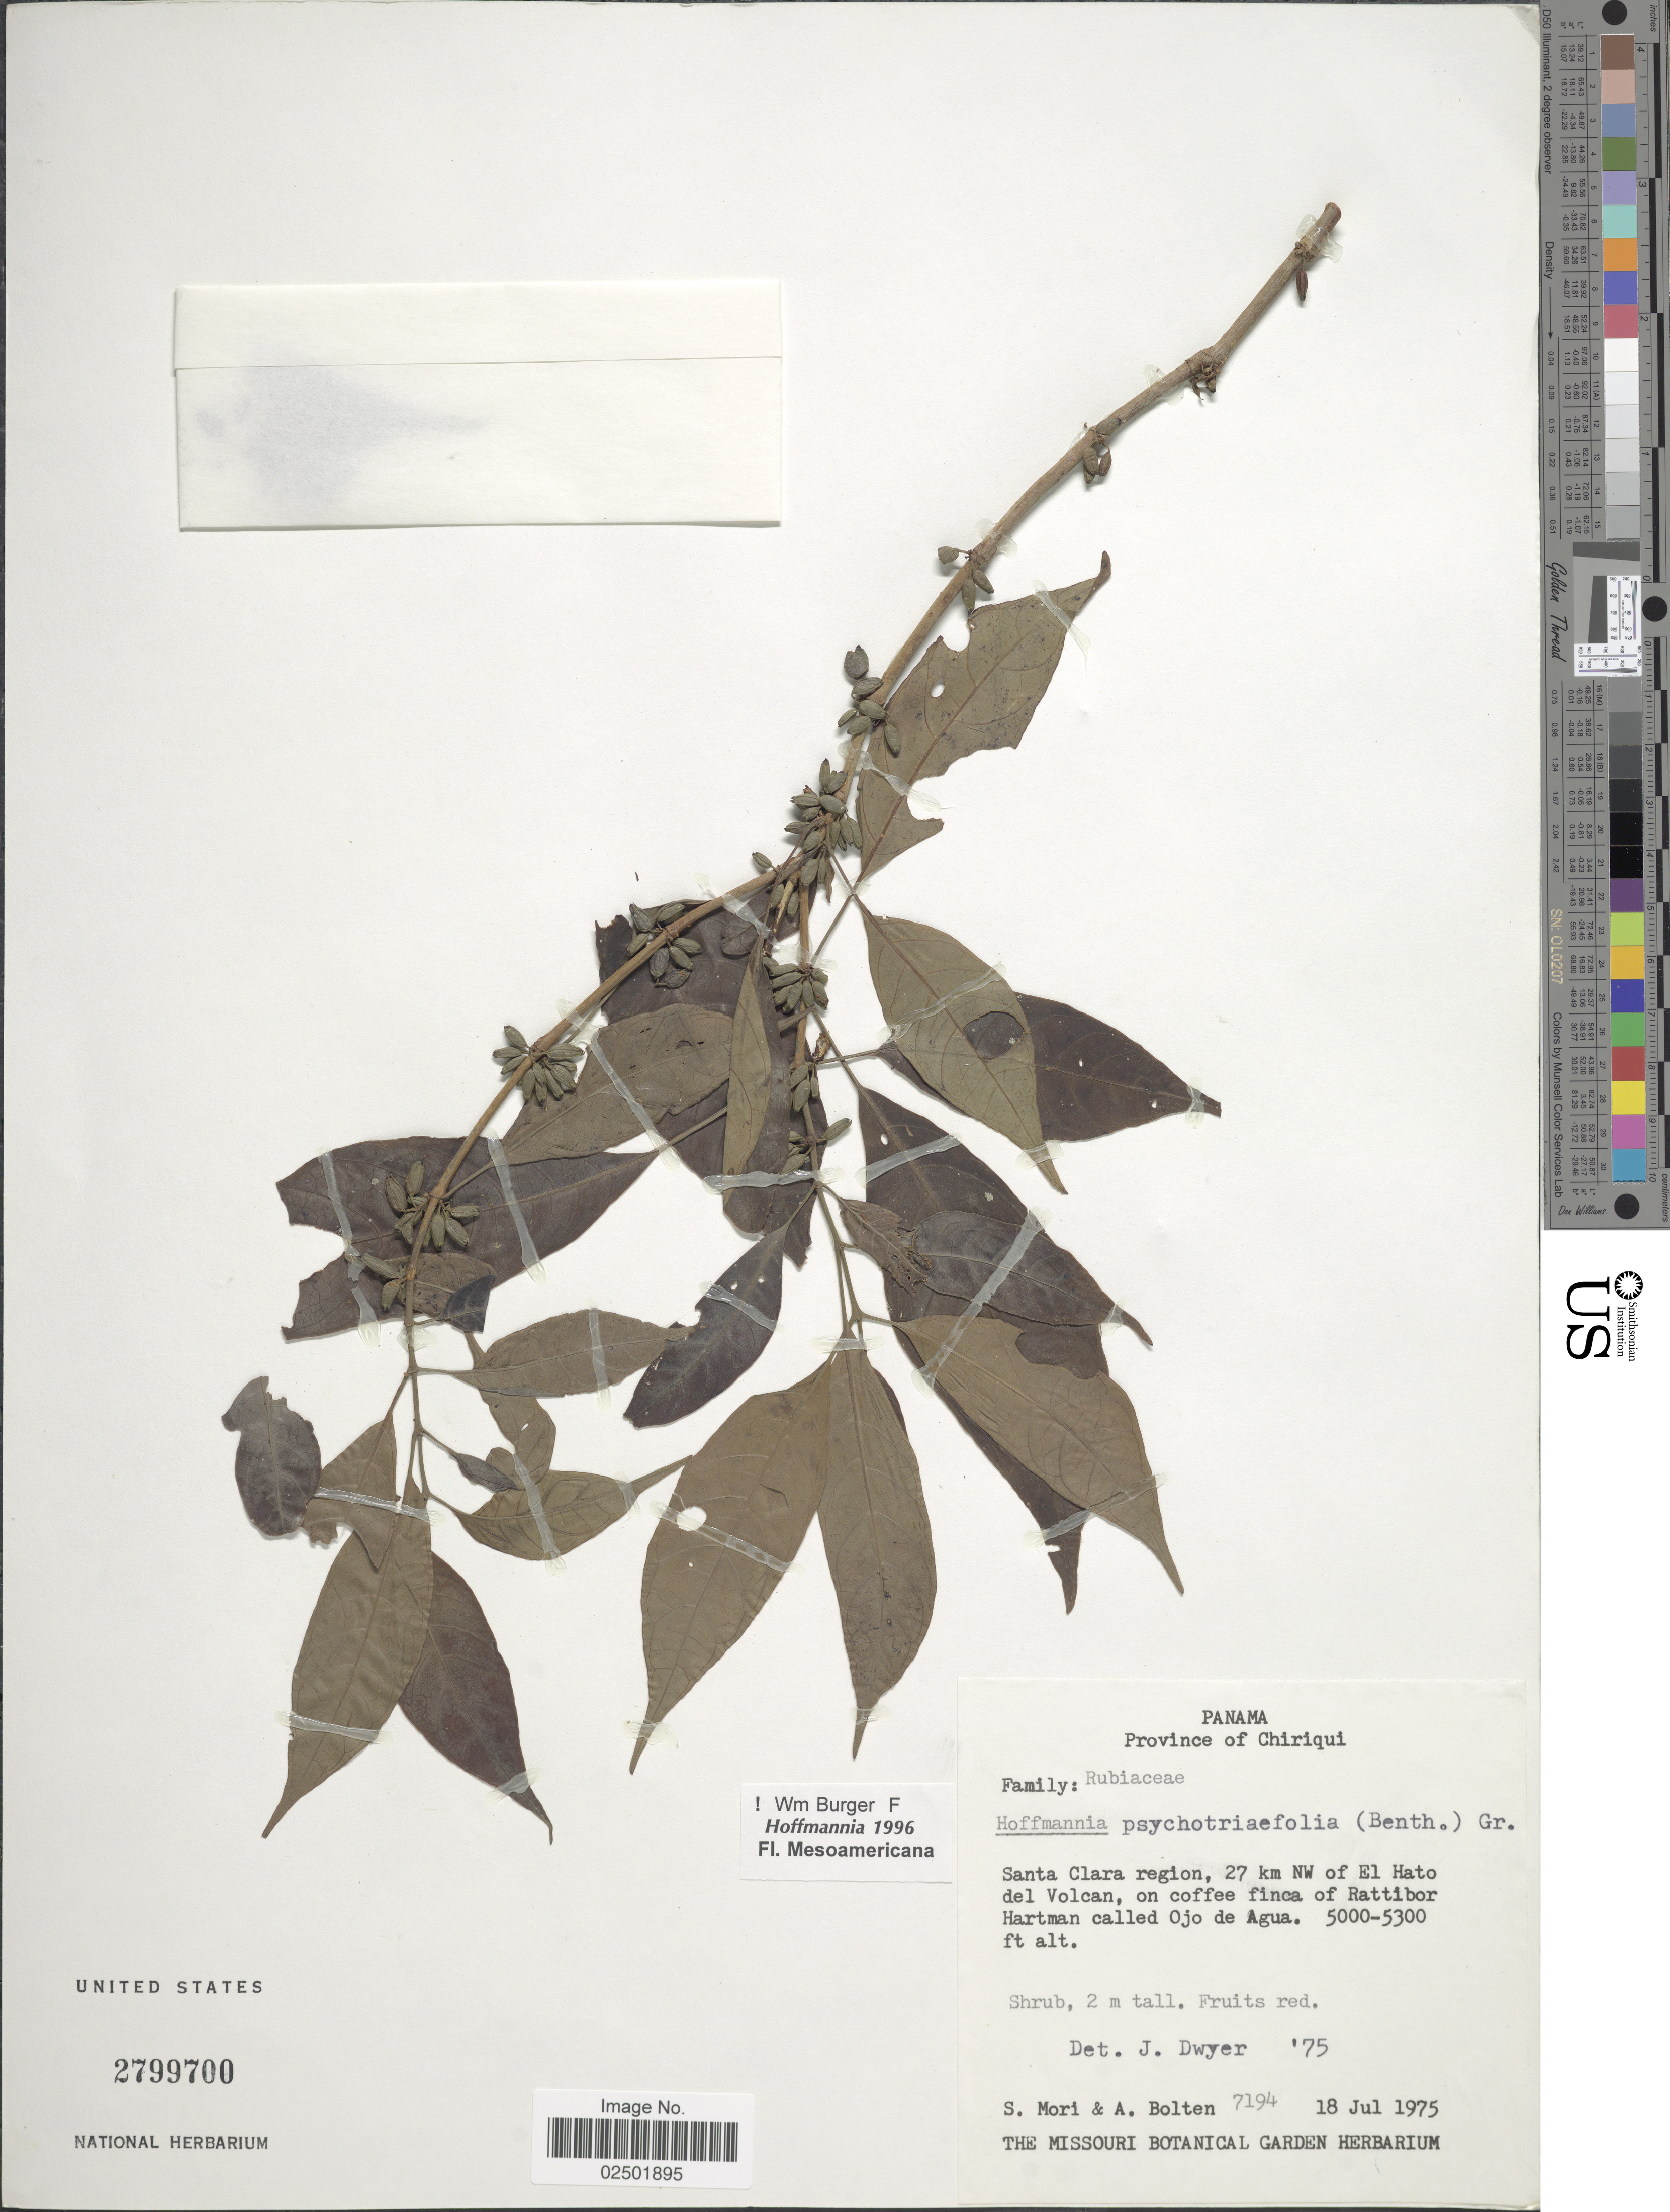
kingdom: Plantae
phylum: Tracheophyta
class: Magnoliopsida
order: Gentianales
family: Rubiaceae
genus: Hoffmannia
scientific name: Hoffmannia psychotriifolia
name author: (Benth.) Griseb.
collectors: S. Mori & A. Bolten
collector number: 7194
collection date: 1975-07-18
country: Panama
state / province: Chiriqui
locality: Santa Clara region, 27 km NW of El Hato del Volcan, on coffee finca of Rattibor Hartman called Ojo de Agua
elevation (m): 1524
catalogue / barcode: US 2799700